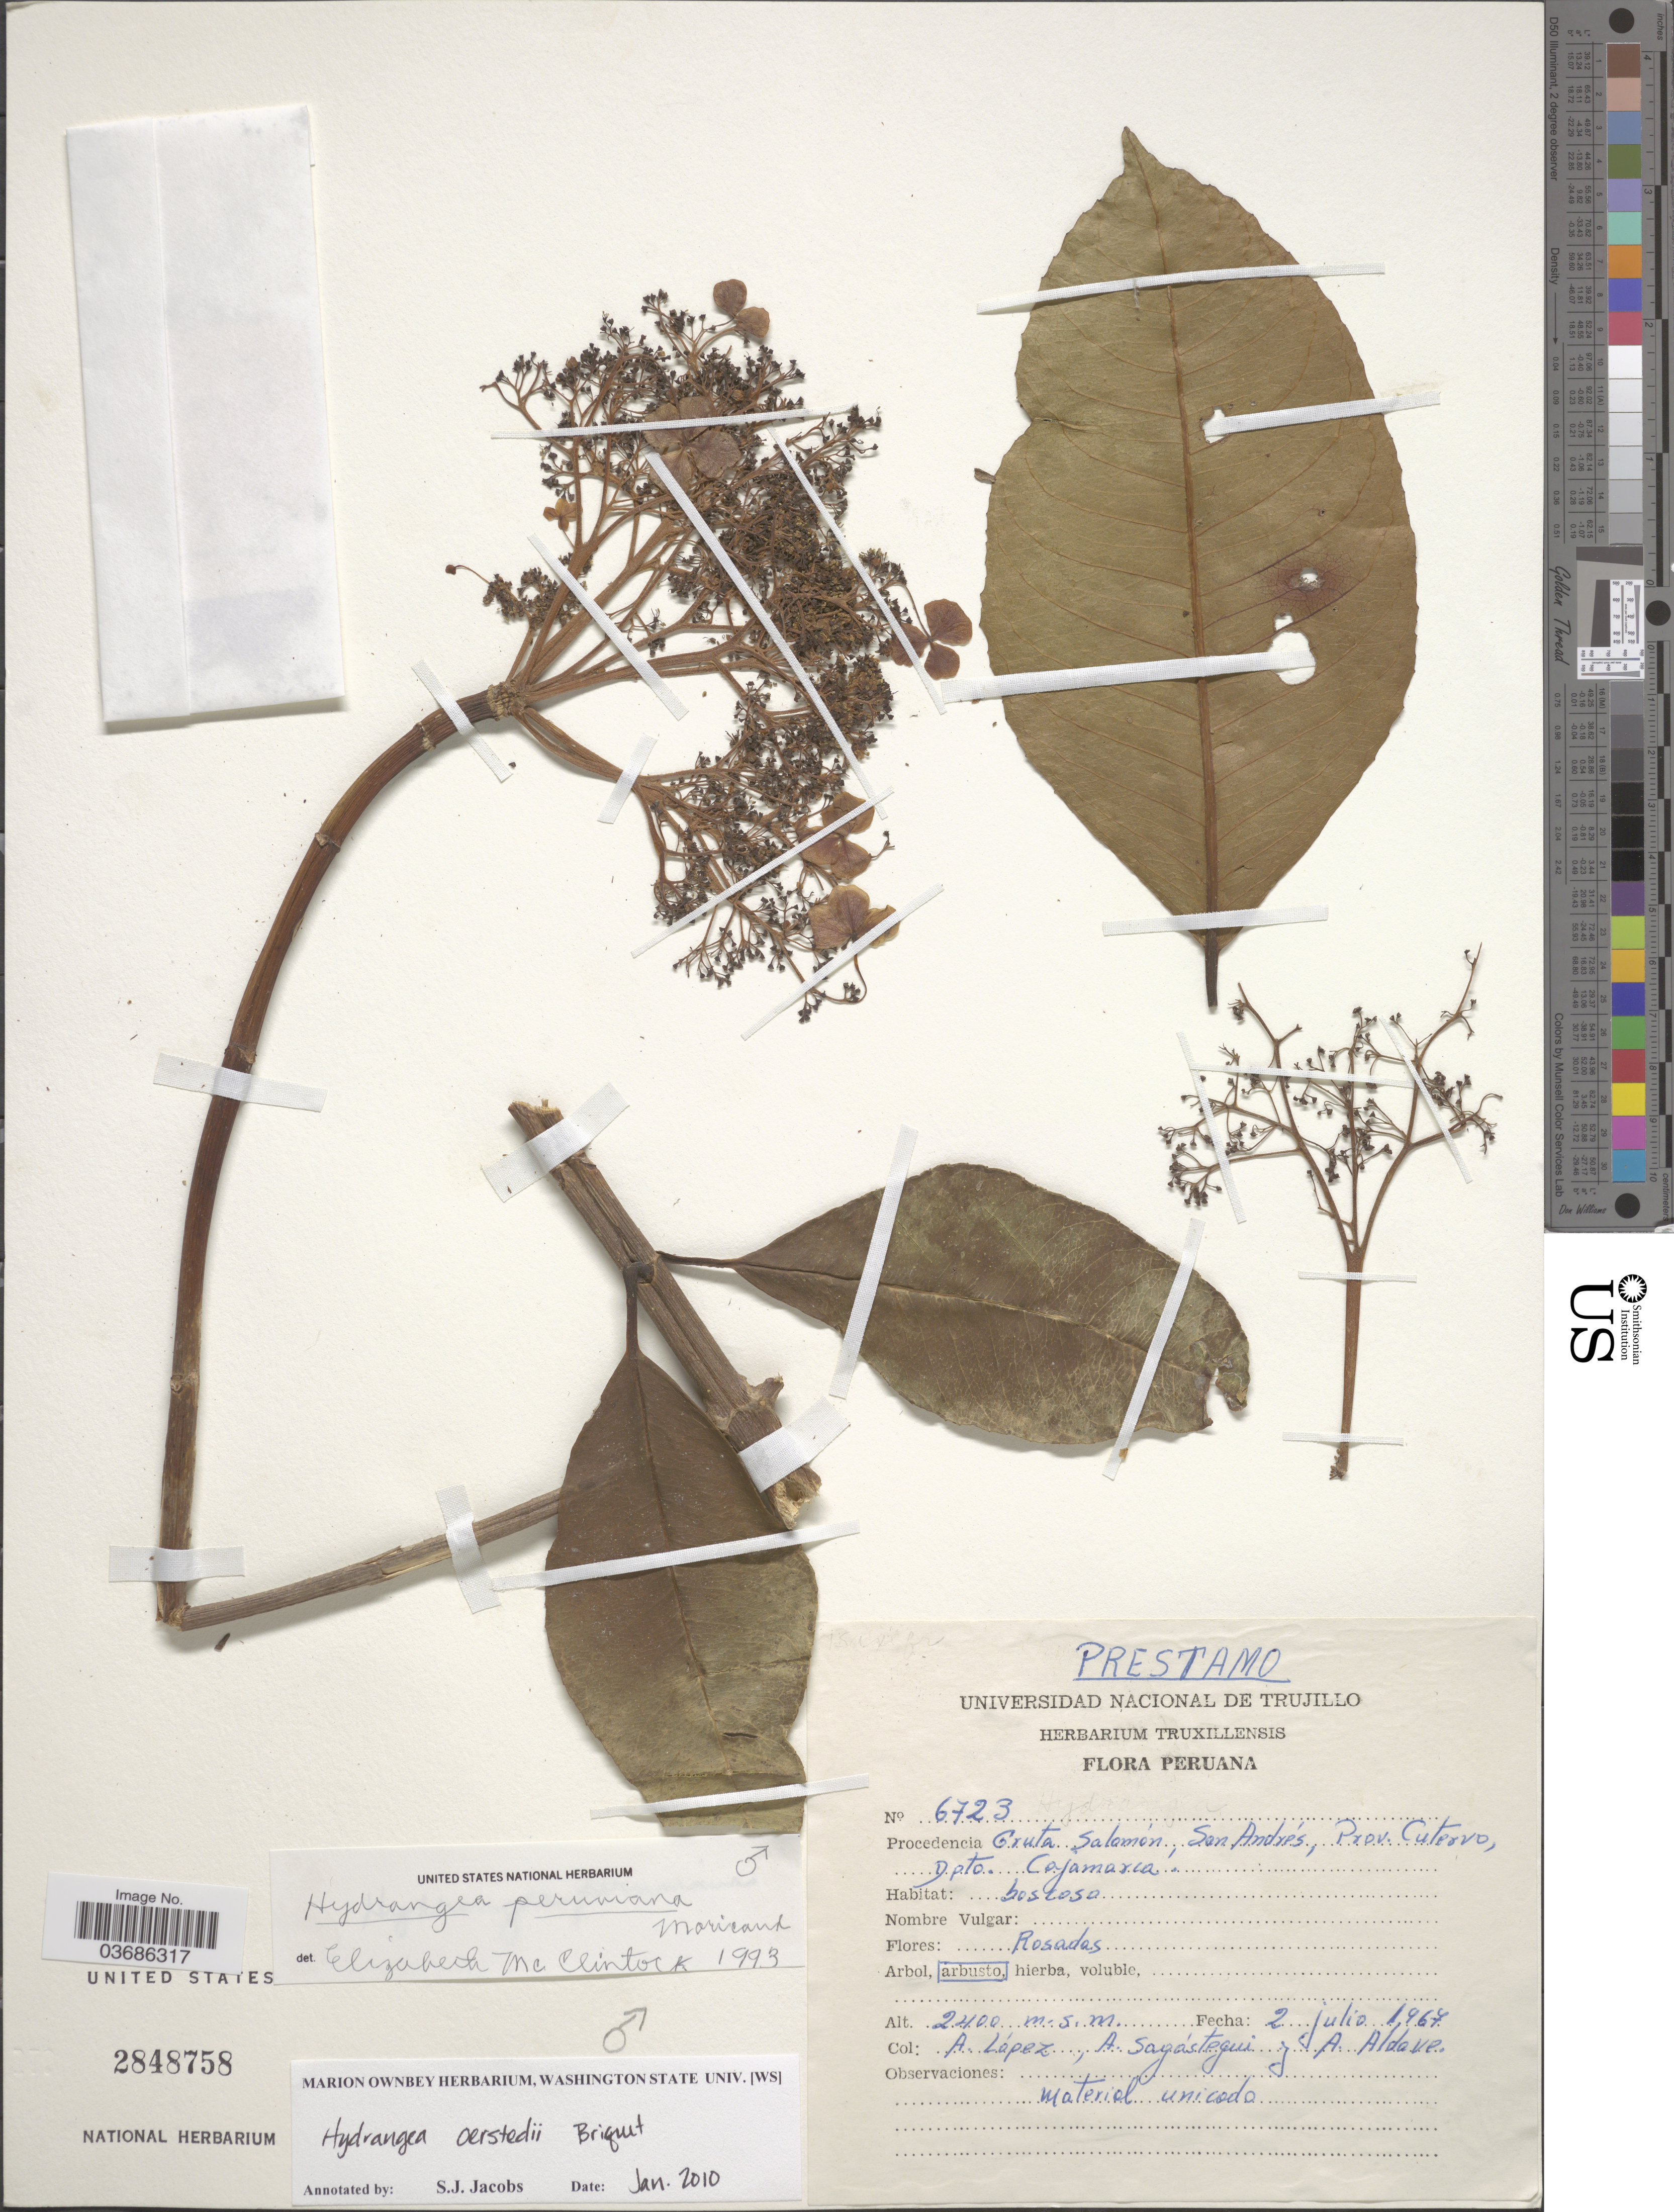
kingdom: Plantae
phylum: Tracheophyta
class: Magnoliopsida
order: Cornales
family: Hydrangeaceae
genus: Hydrangea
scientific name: Hydrangea oerstedii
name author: Briq.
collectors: A. López, A. Sagastegui & A. Aldave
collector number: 6723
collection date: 1967-07-02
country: Peru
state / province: Cajamarca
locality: Gruta Salomón, San Andrés, Prov. Cutervo, Dpto. Cajamarca.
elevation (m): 2400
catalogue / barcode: US 2848758